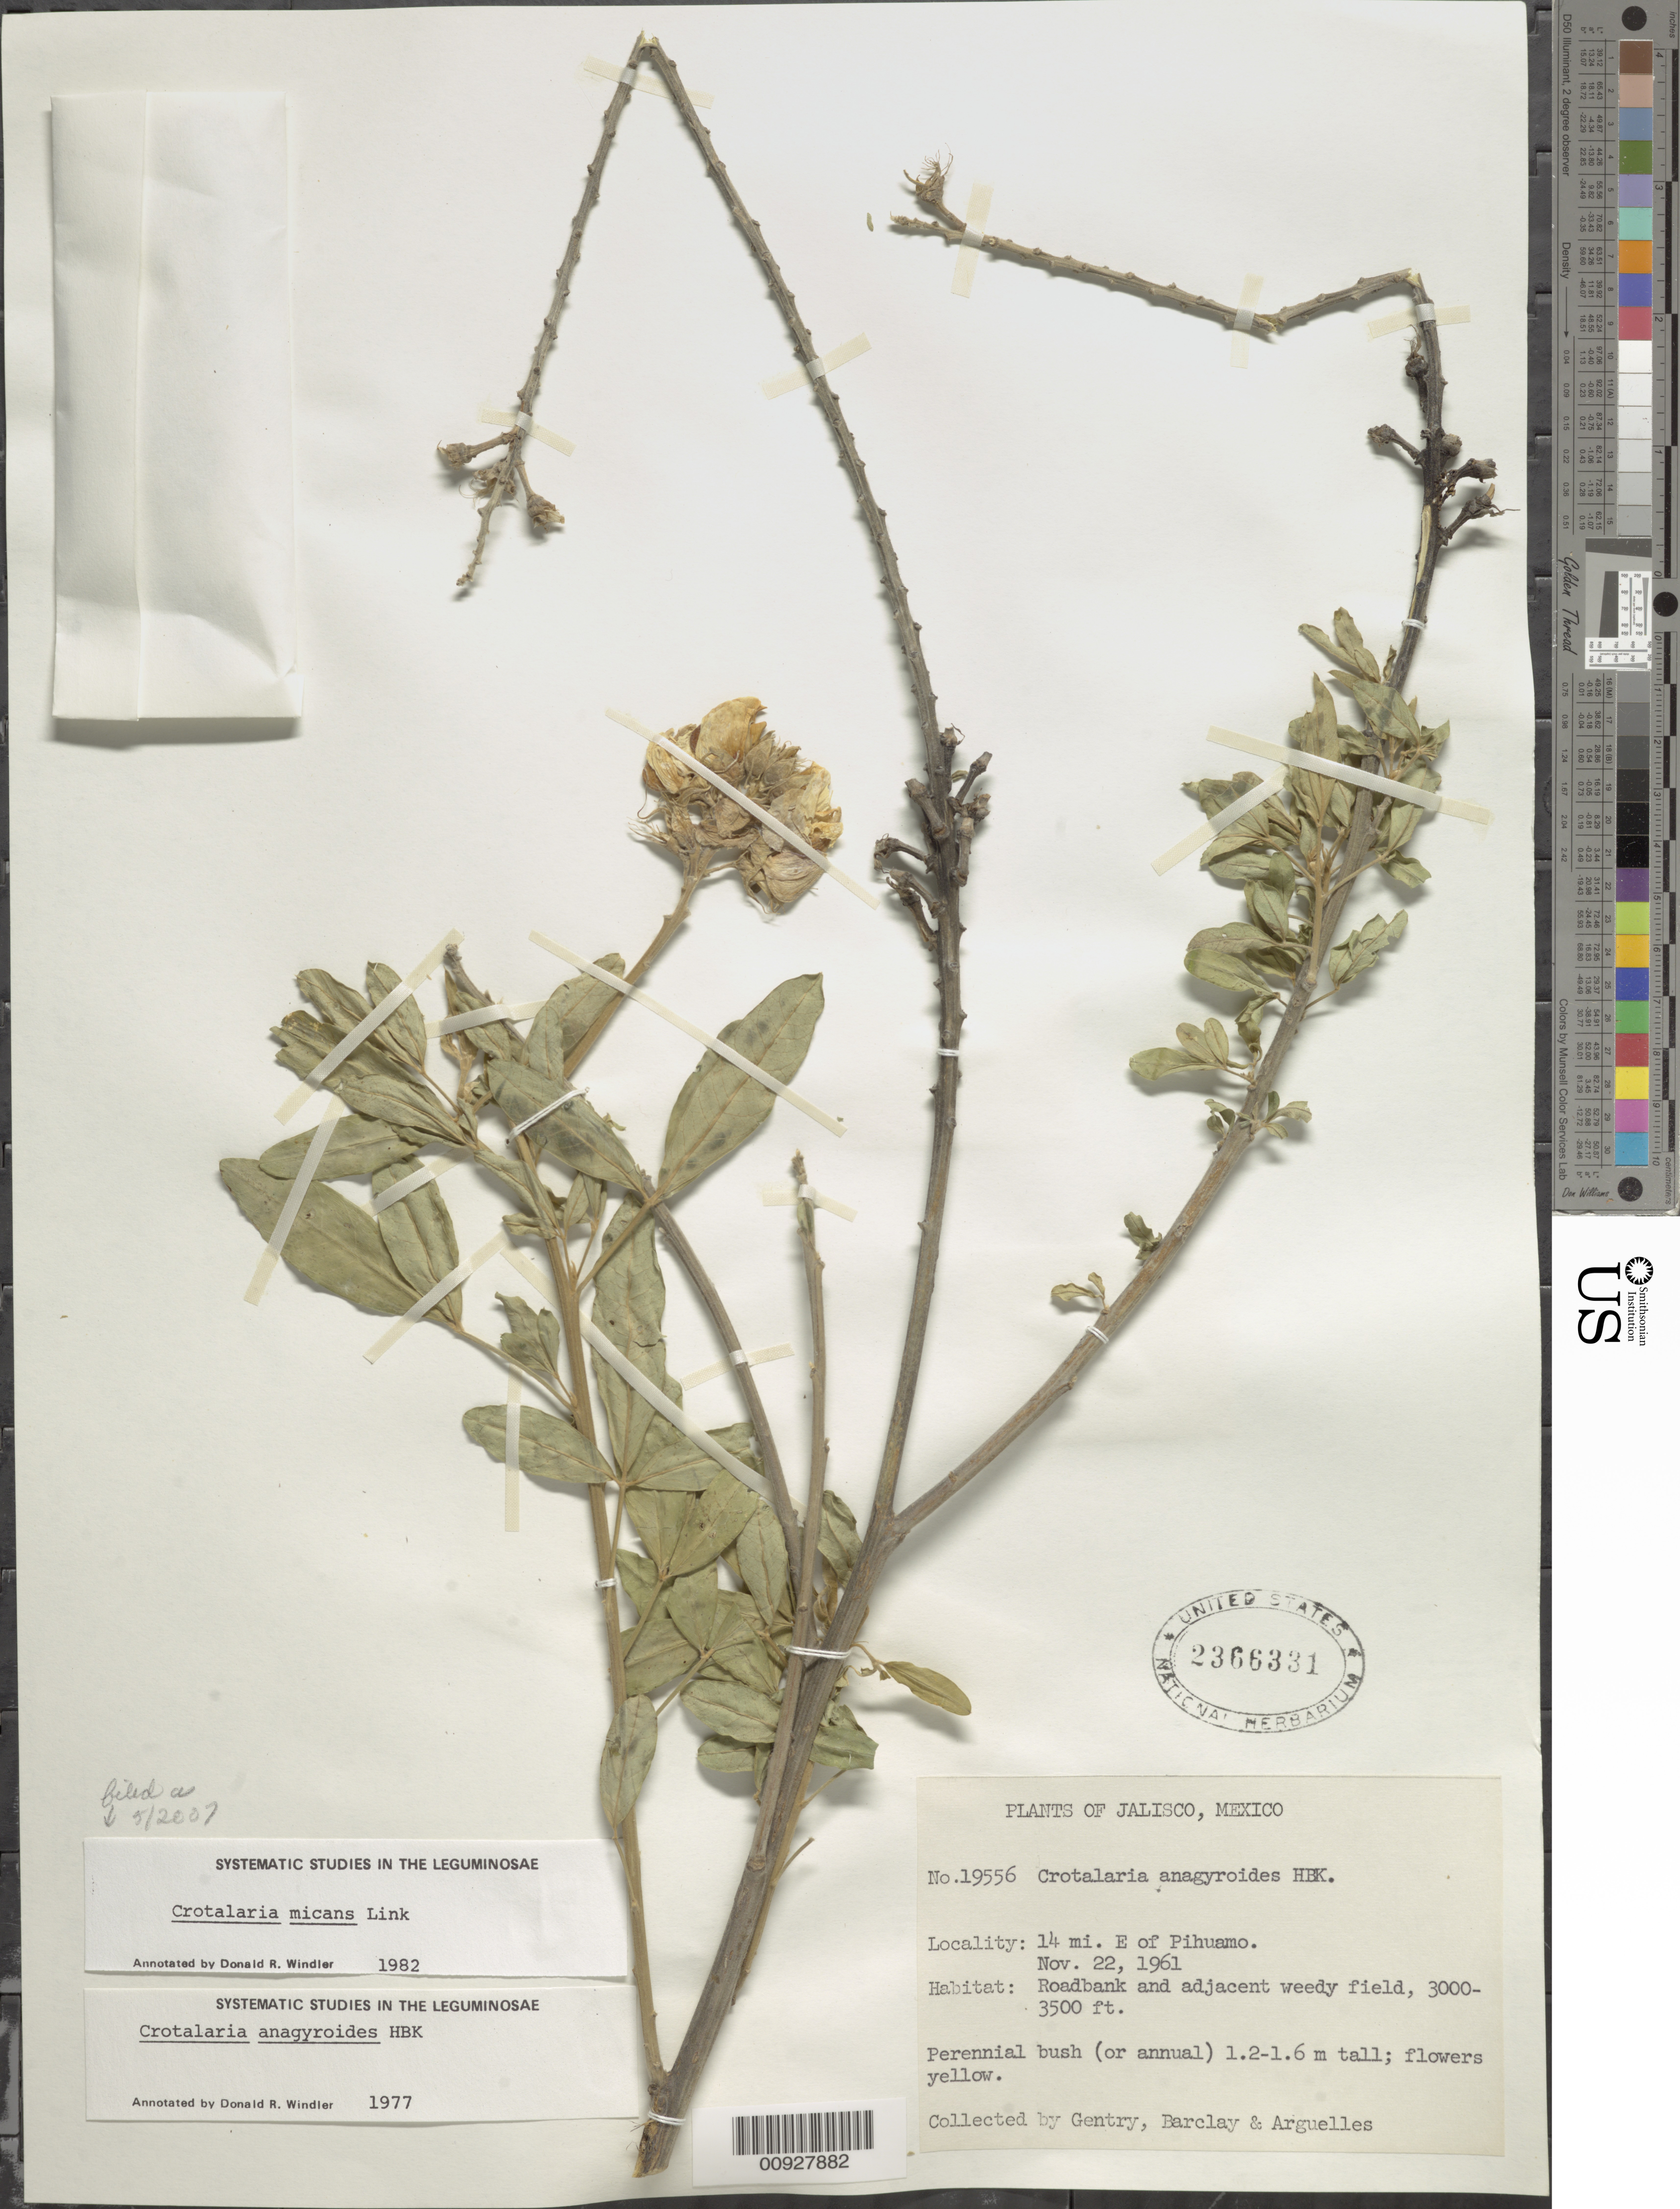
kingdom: Plantae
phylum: Tracheophyta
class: Magnoliopsida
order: Fabales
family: Fabaceae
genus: Crotalaria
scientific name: Crotalaria micans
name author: Link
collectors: Gentry, --, -- Barclay & Arguelles, --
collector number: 19556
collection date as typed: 22 Nov 1961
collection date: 1961-11-22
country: Mexico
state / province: Jalisco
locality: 14 mi. E of Pihuamo.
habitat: Roadbank and adjacent weedy field.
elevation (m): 914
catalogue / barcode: US 2366331